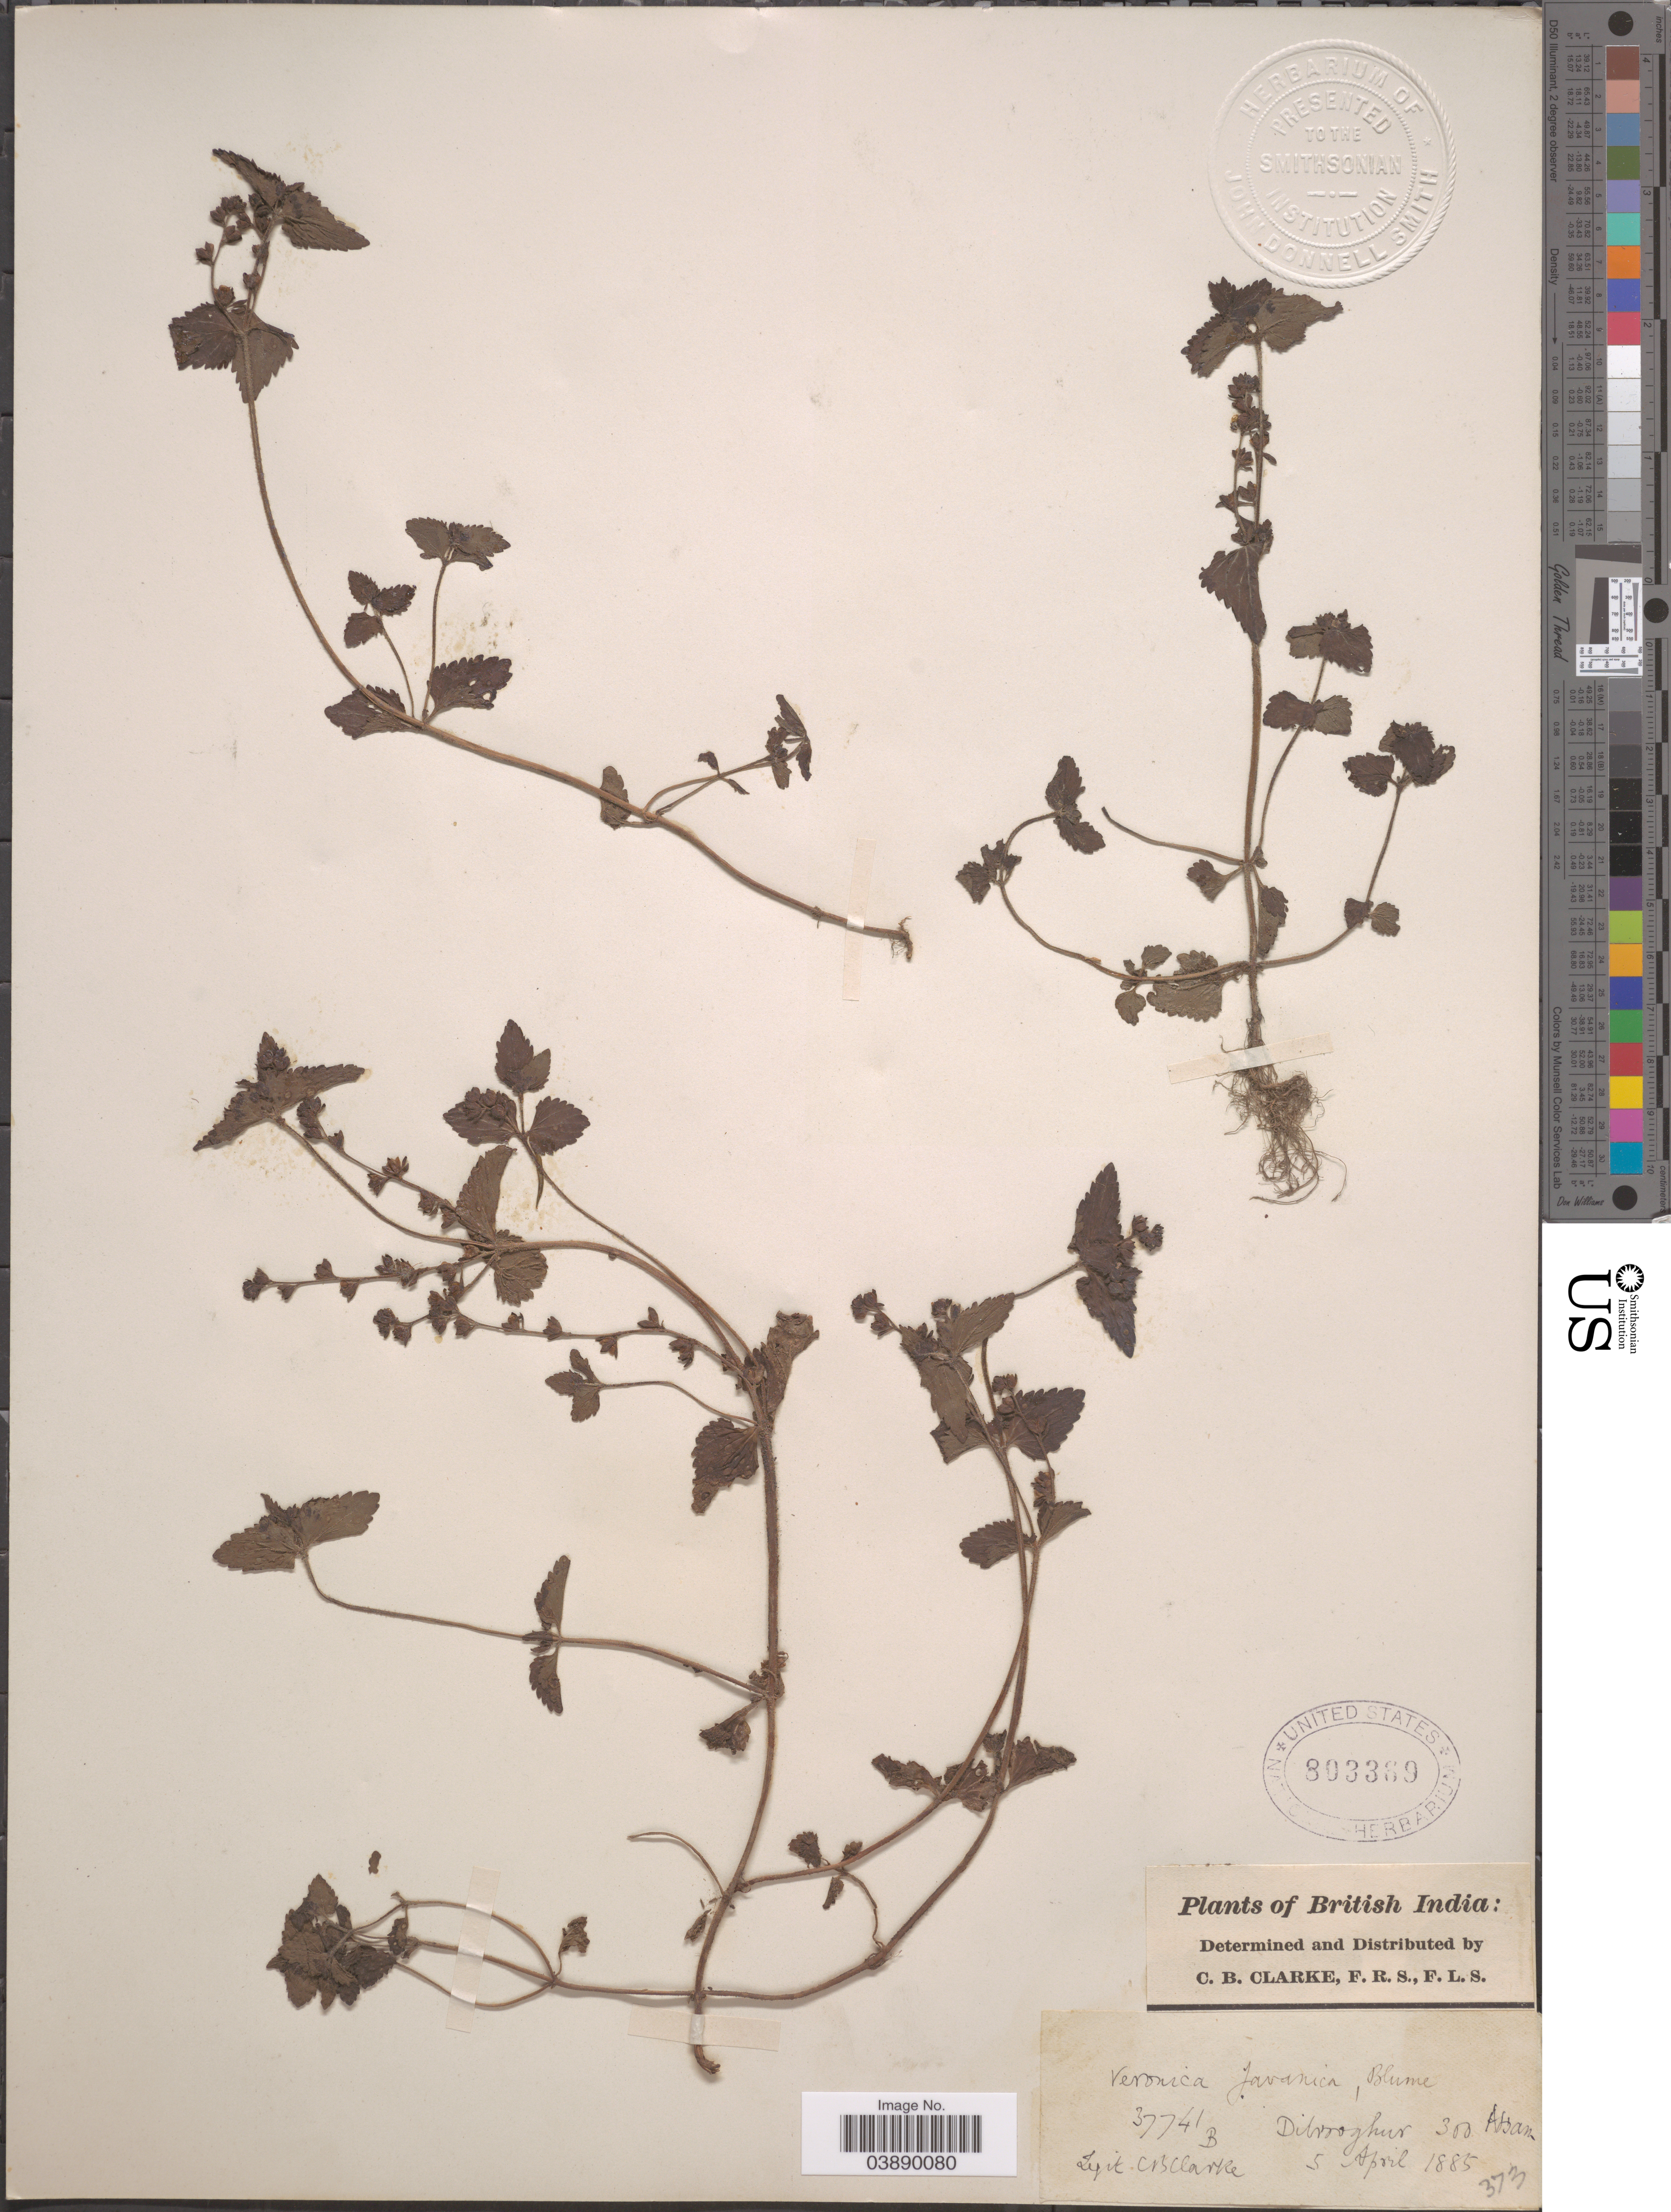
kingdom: Plantae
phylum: Tracheophyta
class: Magnoliopsida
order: Lamiales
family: Plantaginaceae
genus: Veronica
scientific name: Veronica javanica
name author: Blume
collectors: C. B. Clarke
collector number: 37741B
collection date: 1885-04-05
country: India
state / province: Assam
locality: British India. Ditroghur.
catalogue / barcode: US 803389